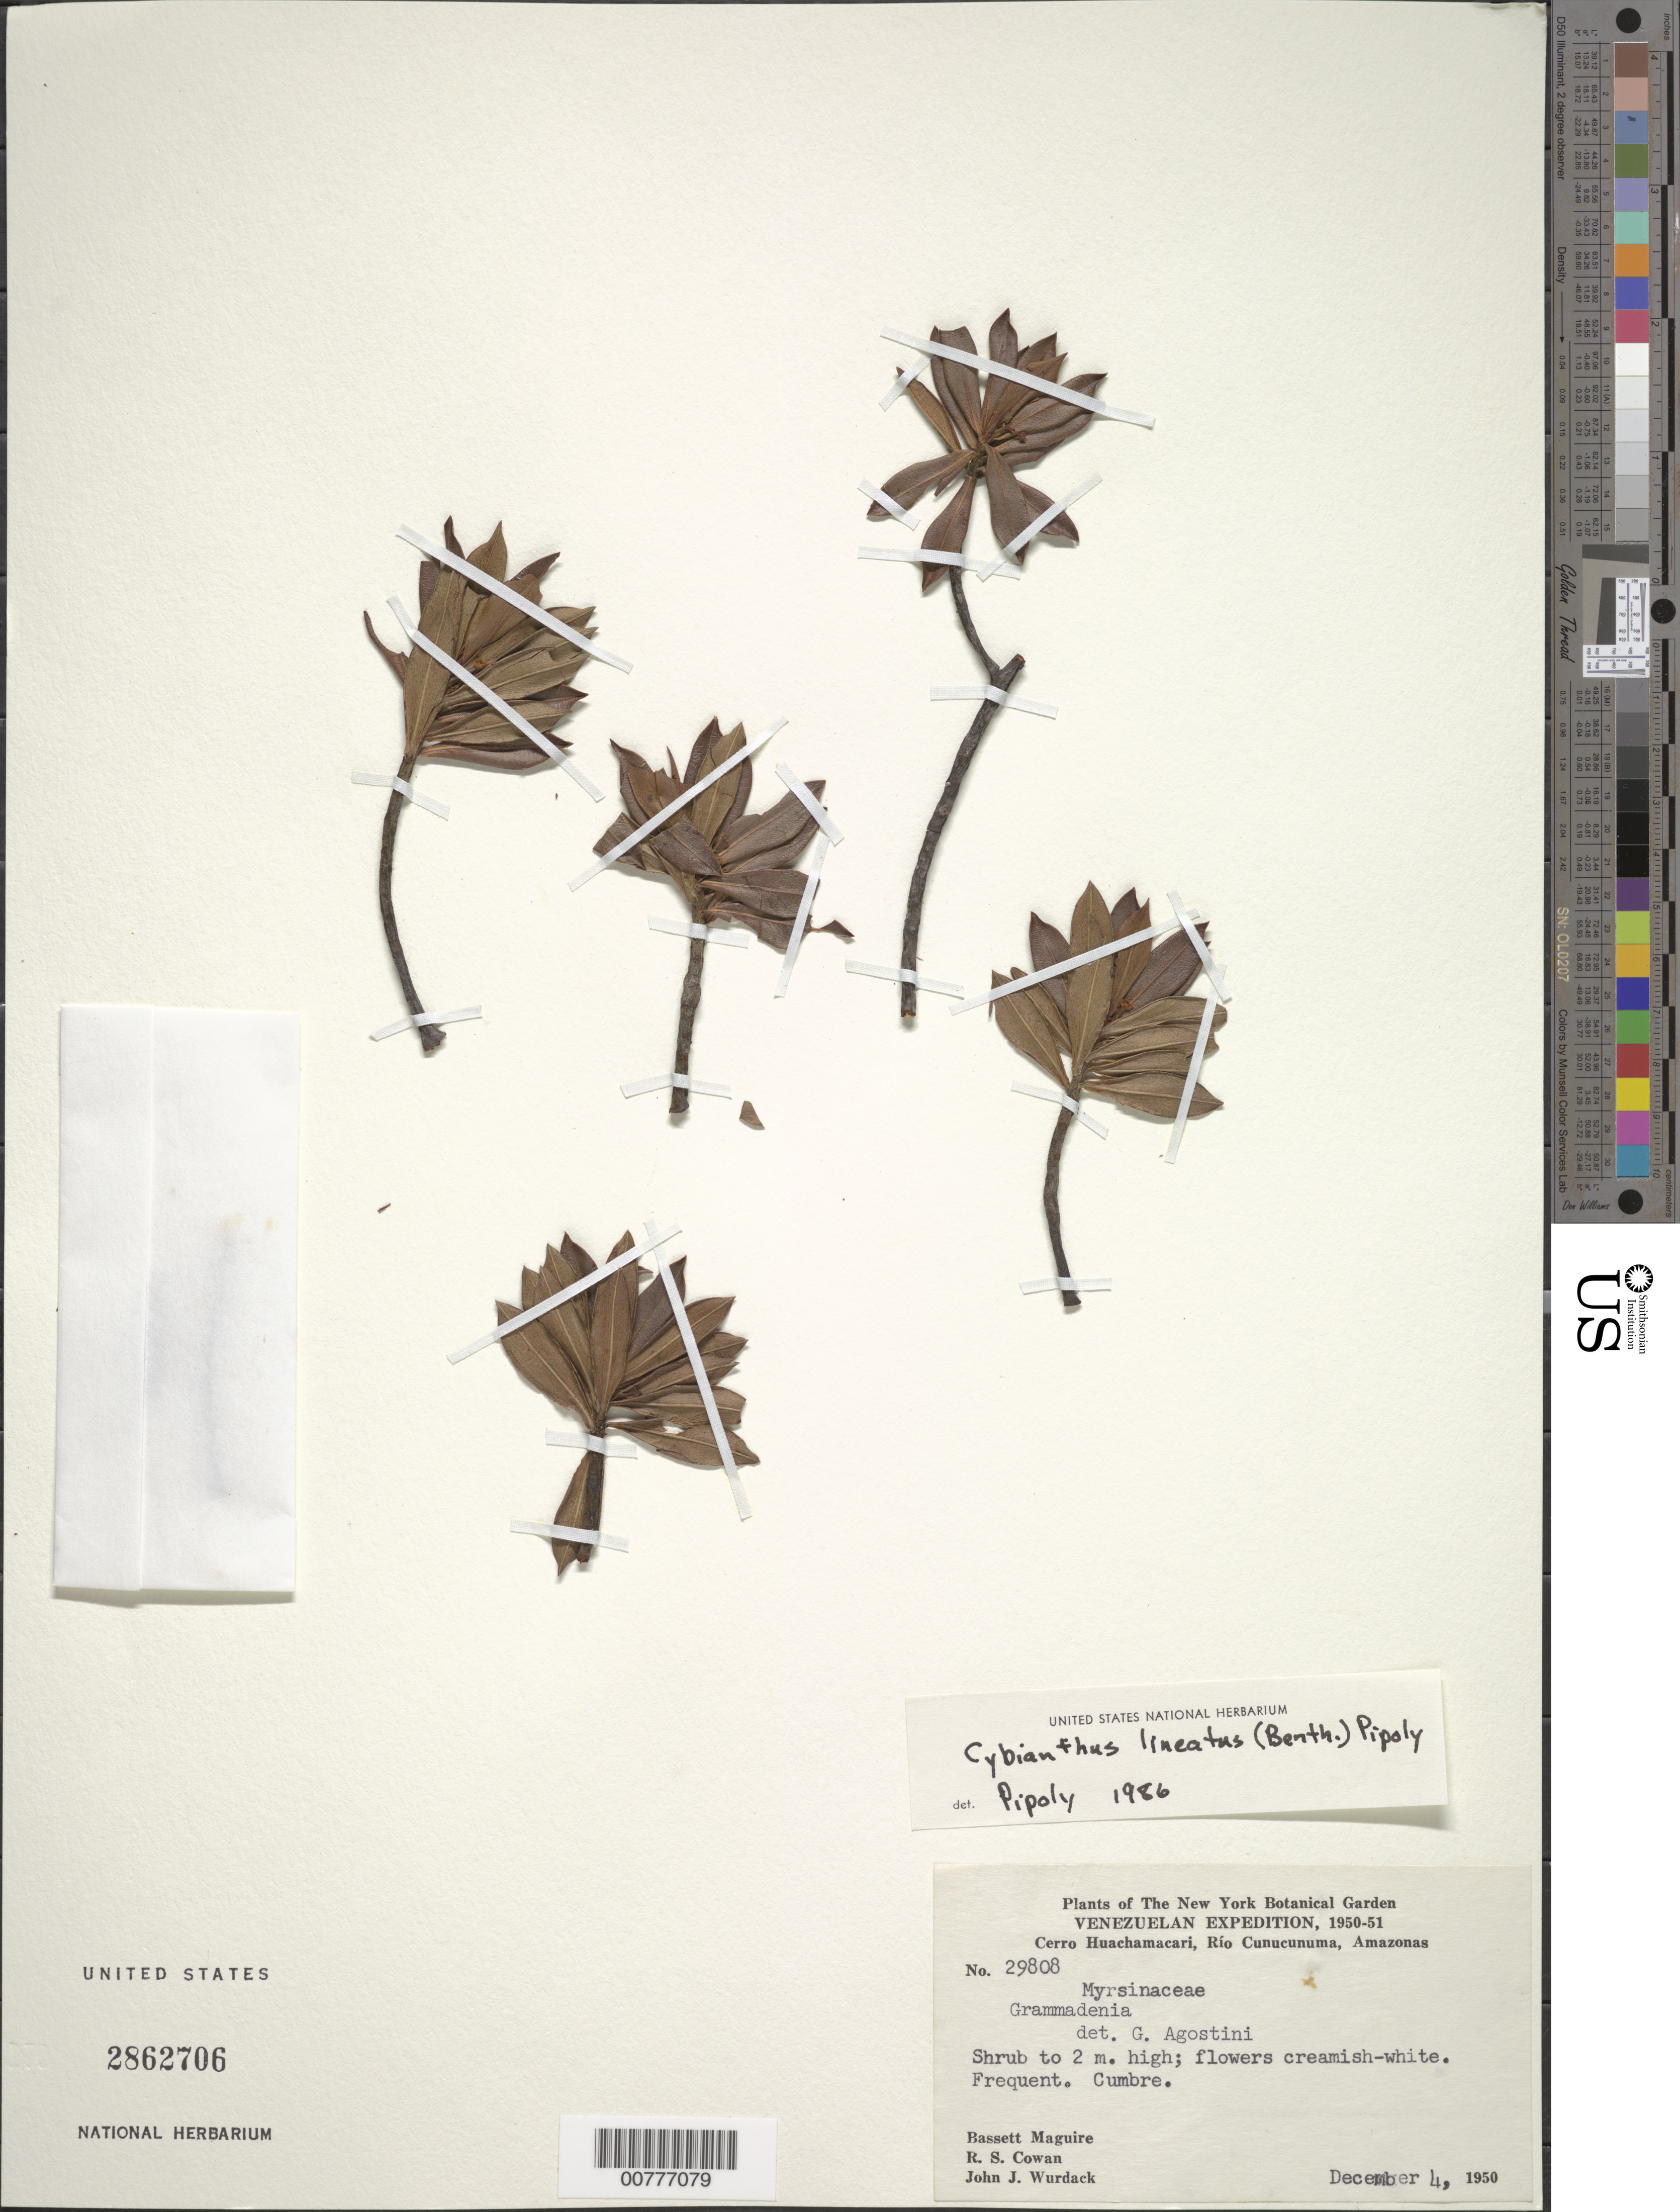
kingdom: Plantae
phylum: Tracheophyta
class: Magnoliopsida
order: Ericales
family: Primulaceae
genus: Cybianthus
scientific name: Cybianthus lineatus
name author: (Benth.) Pipoly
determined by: Pipoly, J. J., III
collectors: B. Maguire, R. S. Cowan & J. J. Wurdack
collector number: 29808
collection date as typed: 4-Dec-50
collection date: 1950-12-04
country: Venezuela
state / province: Amazonas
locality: Cerro Huachamacari, Río Cunucunuma, summit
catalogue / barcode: US 2862706